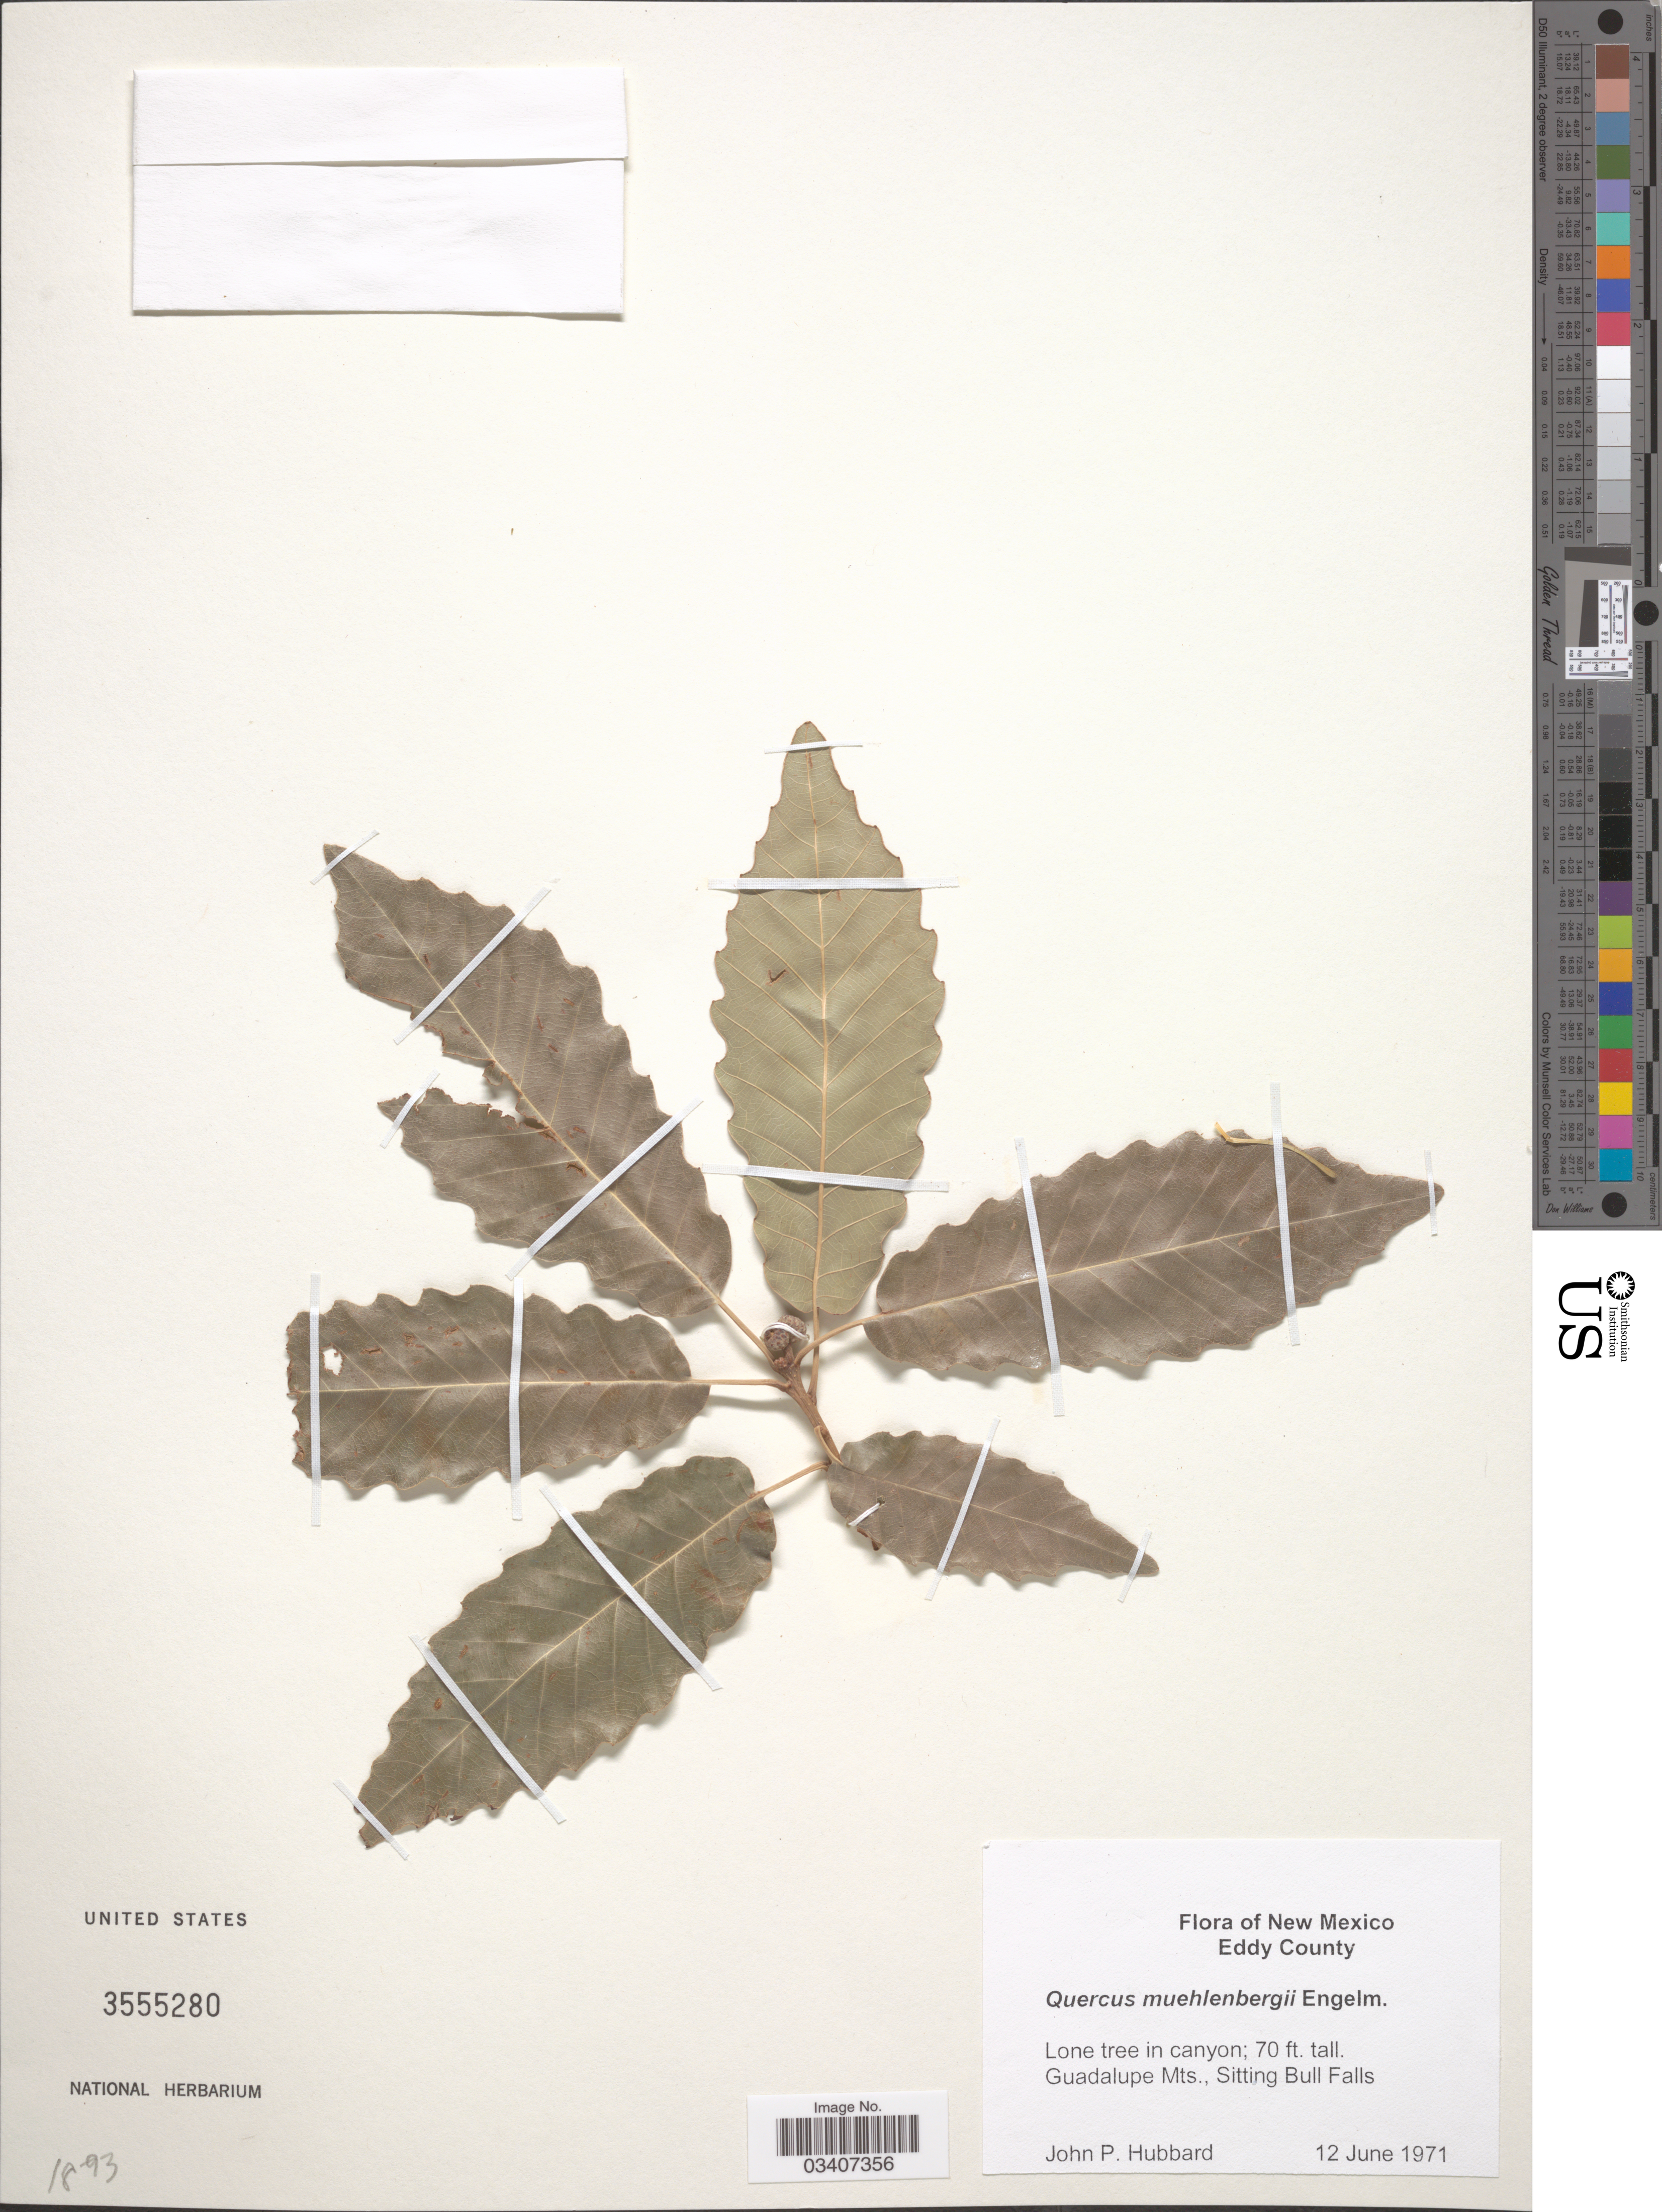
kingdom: Plantae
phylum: Tracheophyta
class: Magnoliopsida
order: Fagales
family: Fagaceae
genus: Quercus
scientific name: Quercus muehlenbergii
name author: Engelm.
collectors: J. Hubbard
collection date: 1971-06-12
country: United States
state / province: New Mexico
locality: Eddy County. Guadalupe Mts., Sitting Bull Falls.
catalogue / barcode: US 3555280